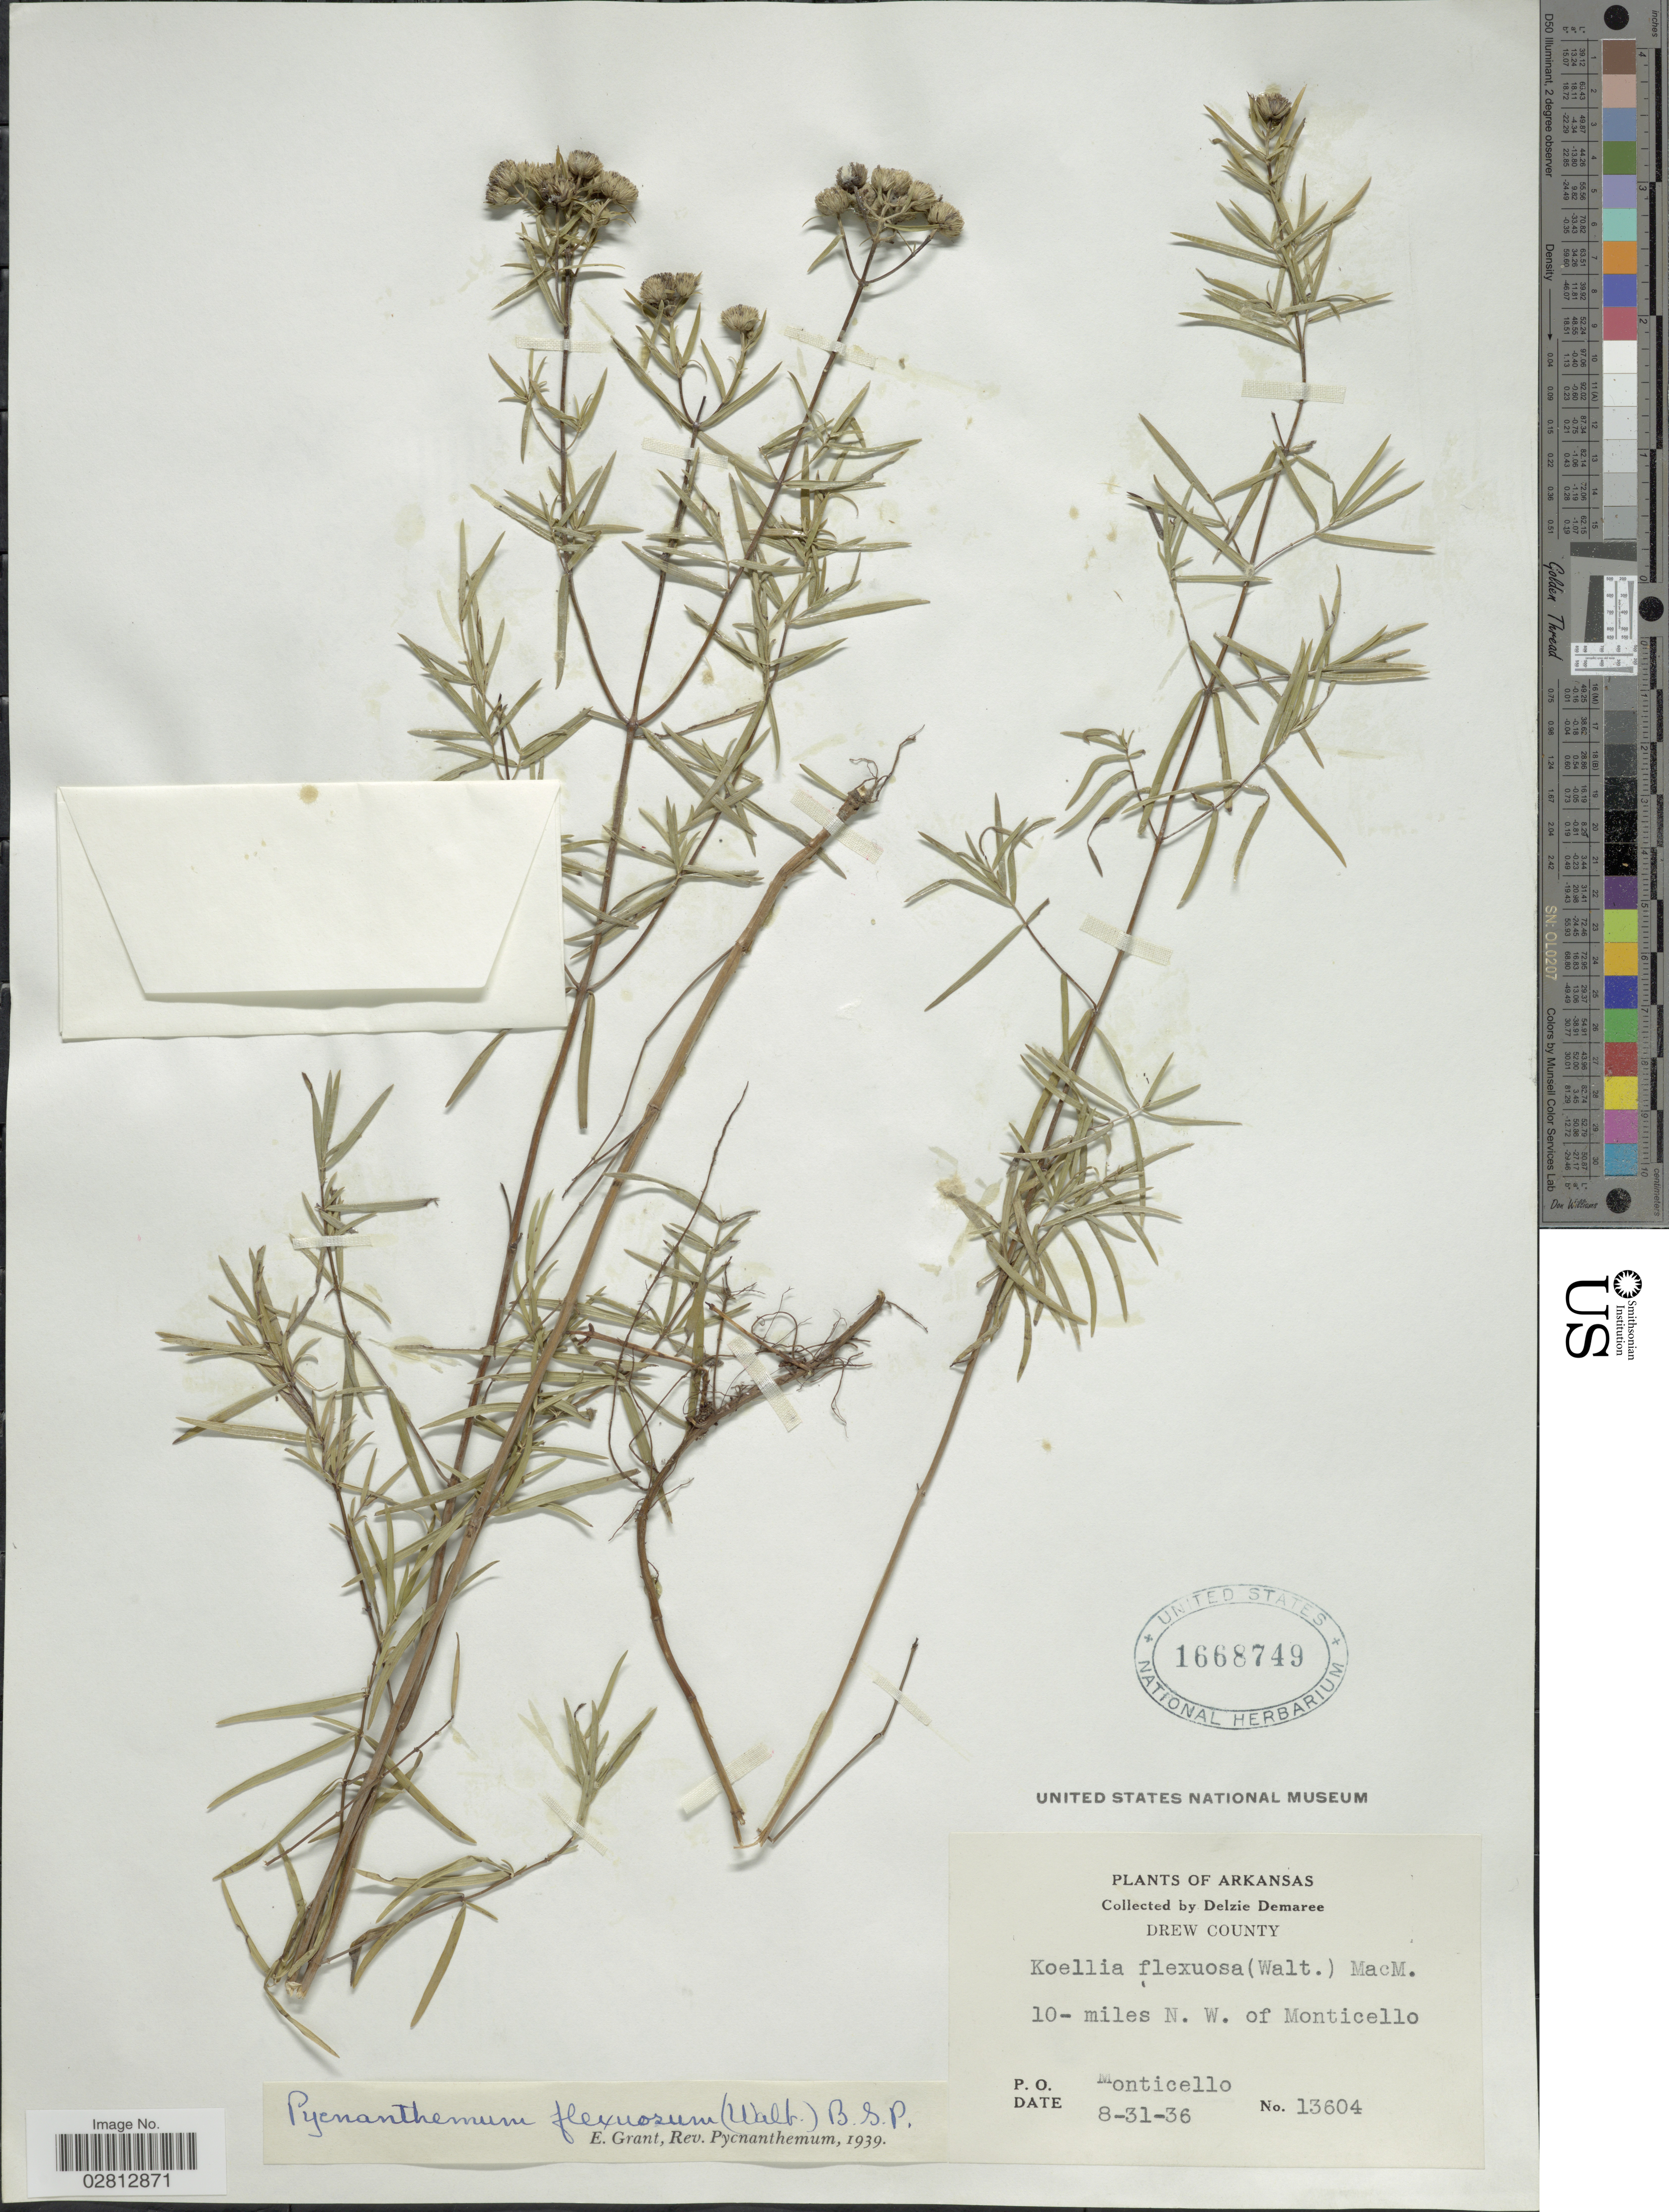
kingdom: Plantae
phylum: Tracheophyta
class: Magnoliopsida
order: Lamiales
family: Lamiaceae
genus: Pycnanthemum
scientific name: Pycnanthemum tenuifolium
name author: Schrad.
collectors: D. Demaree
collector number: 13604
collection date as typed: Transcribed d/m/y: 31/8/36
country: United States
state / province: Arkansas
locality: Drew County. 10- miles N.W. of Monticello. P.O. Monticello.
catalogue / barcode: US 1668749